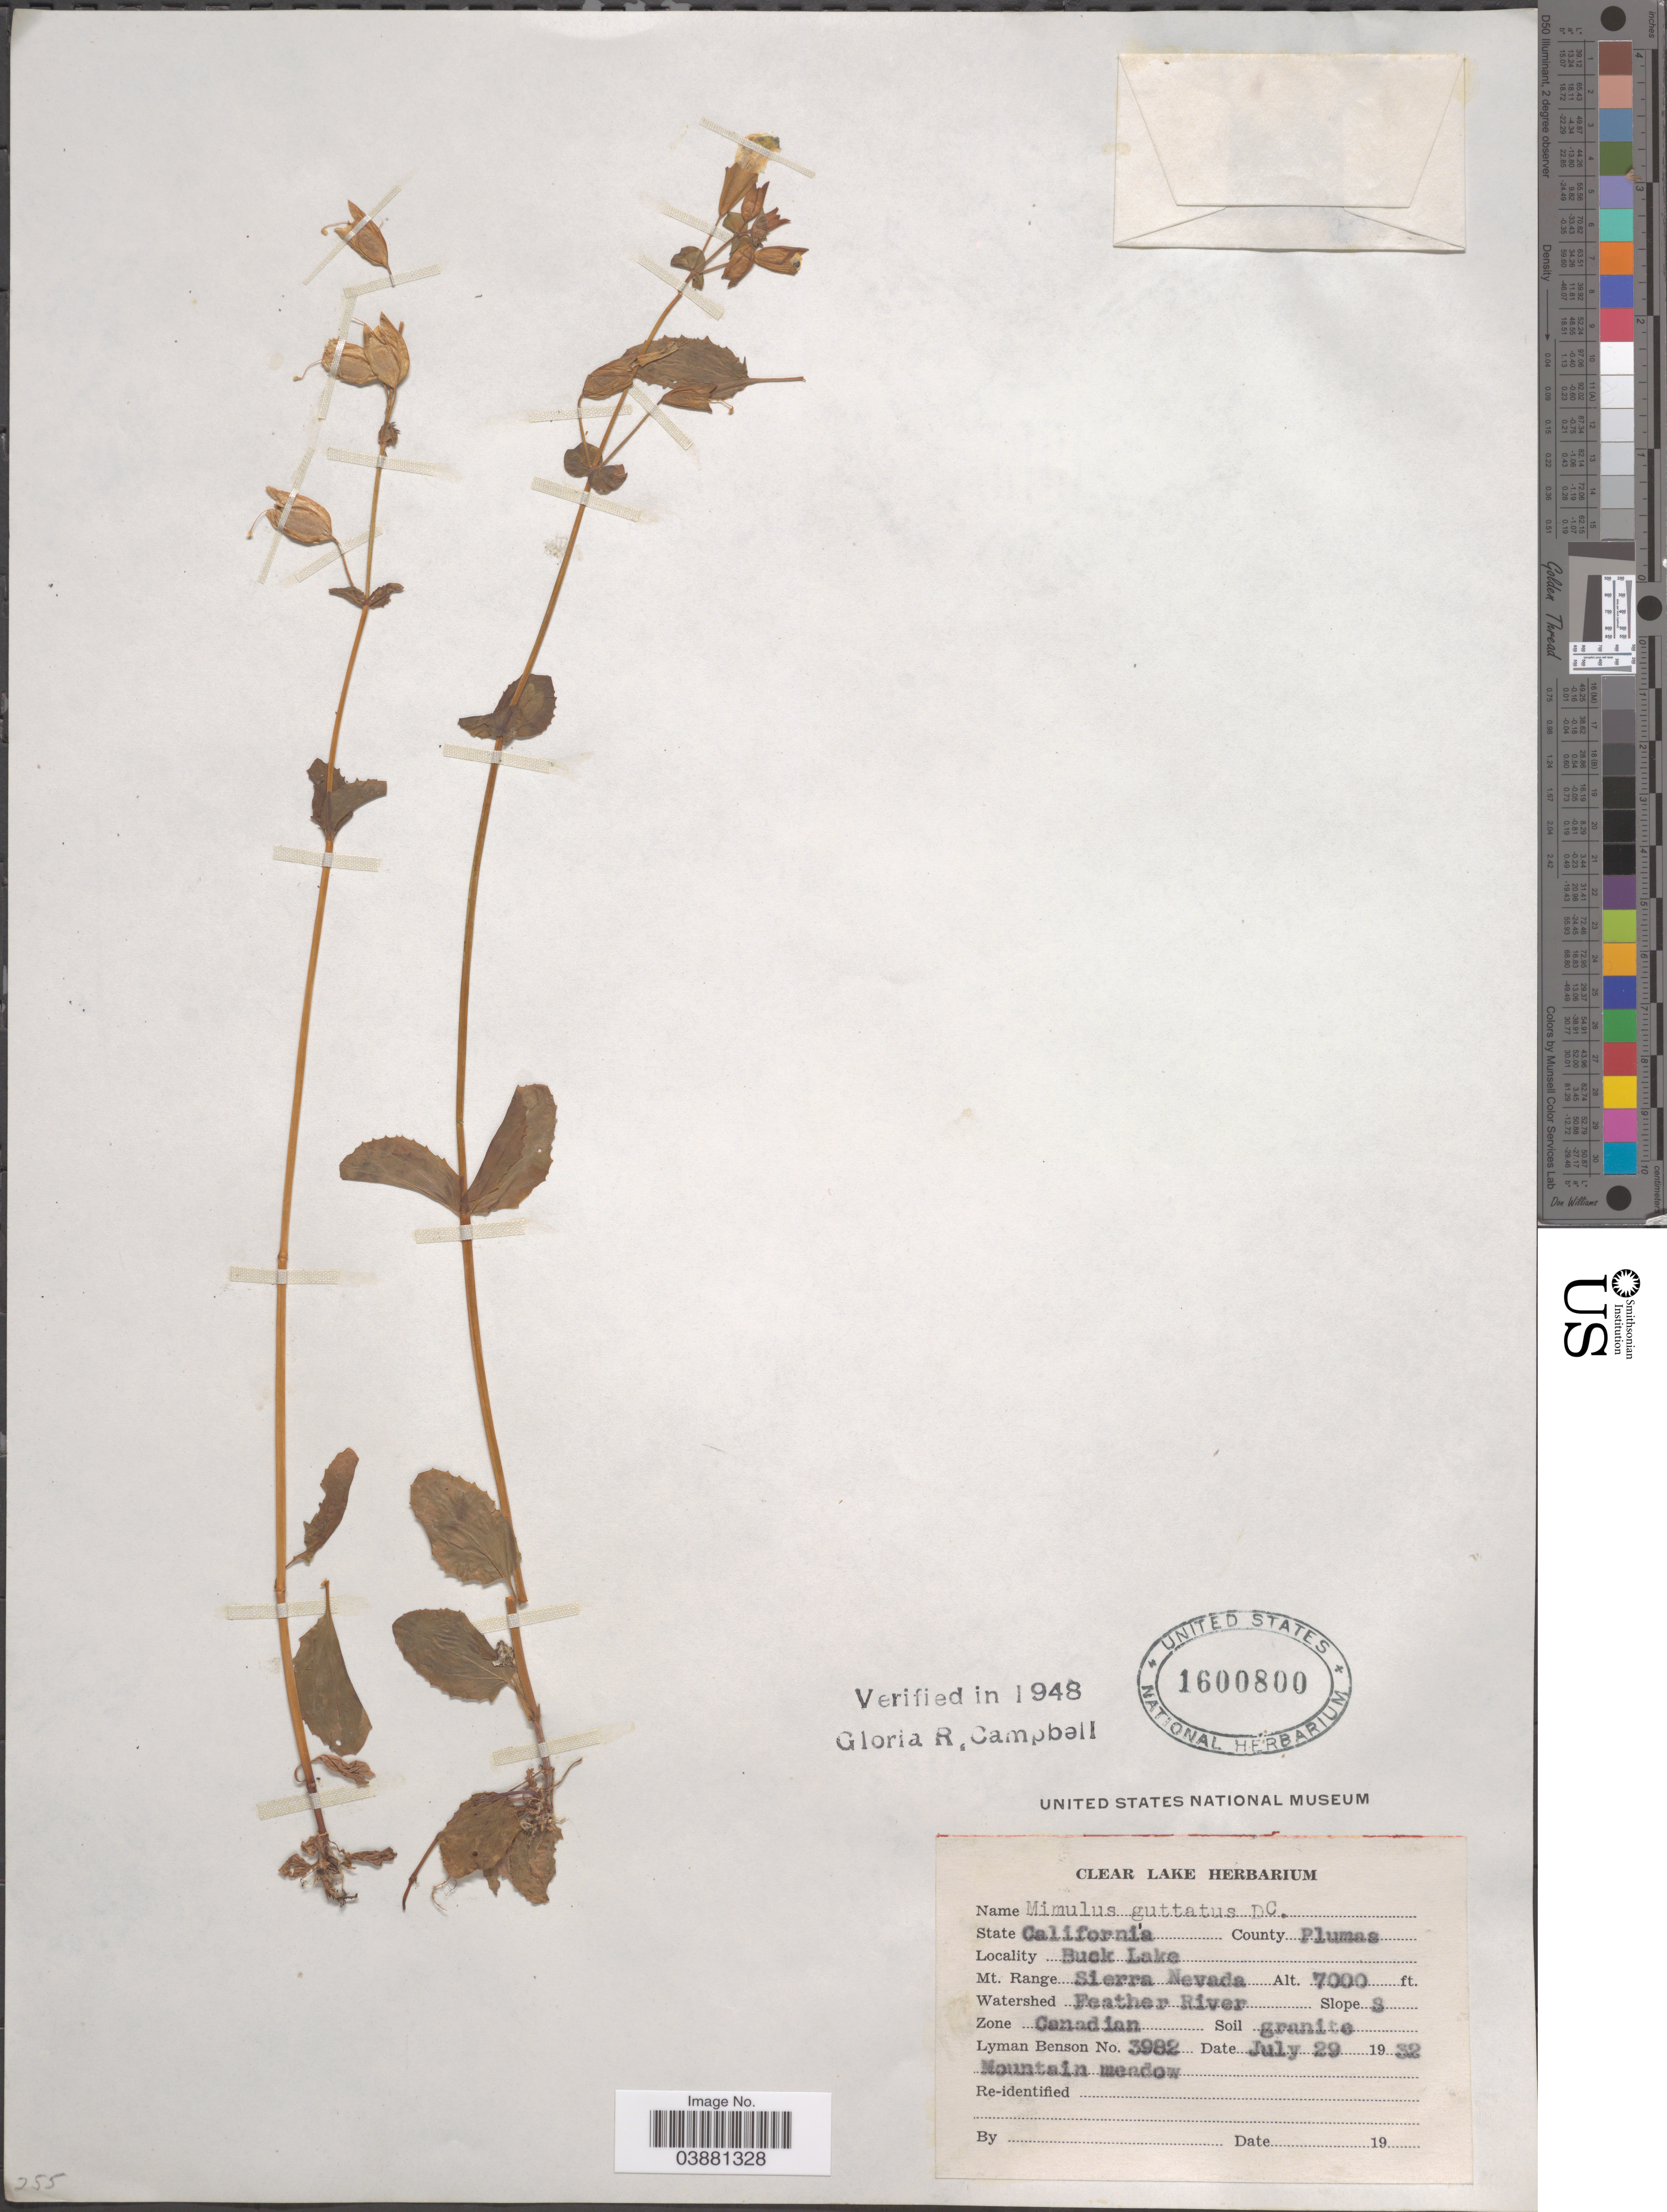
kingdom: Plantae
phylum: Tracheophyta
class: Magnoliopsida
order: Lamiales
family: Phrymaceae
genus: Mimulus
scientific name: Mimulus guttatus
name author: DC.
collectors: L. D. Benson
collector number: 3982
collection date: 1932-07-29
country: United States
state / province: California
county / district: Plumas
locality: County Plumas. Buck Lake. Mt. Range Sierra Nevada. Watershed Feather River. Zone Canadian. Mountain meadow.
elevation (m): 2134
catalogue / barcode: US 1600800